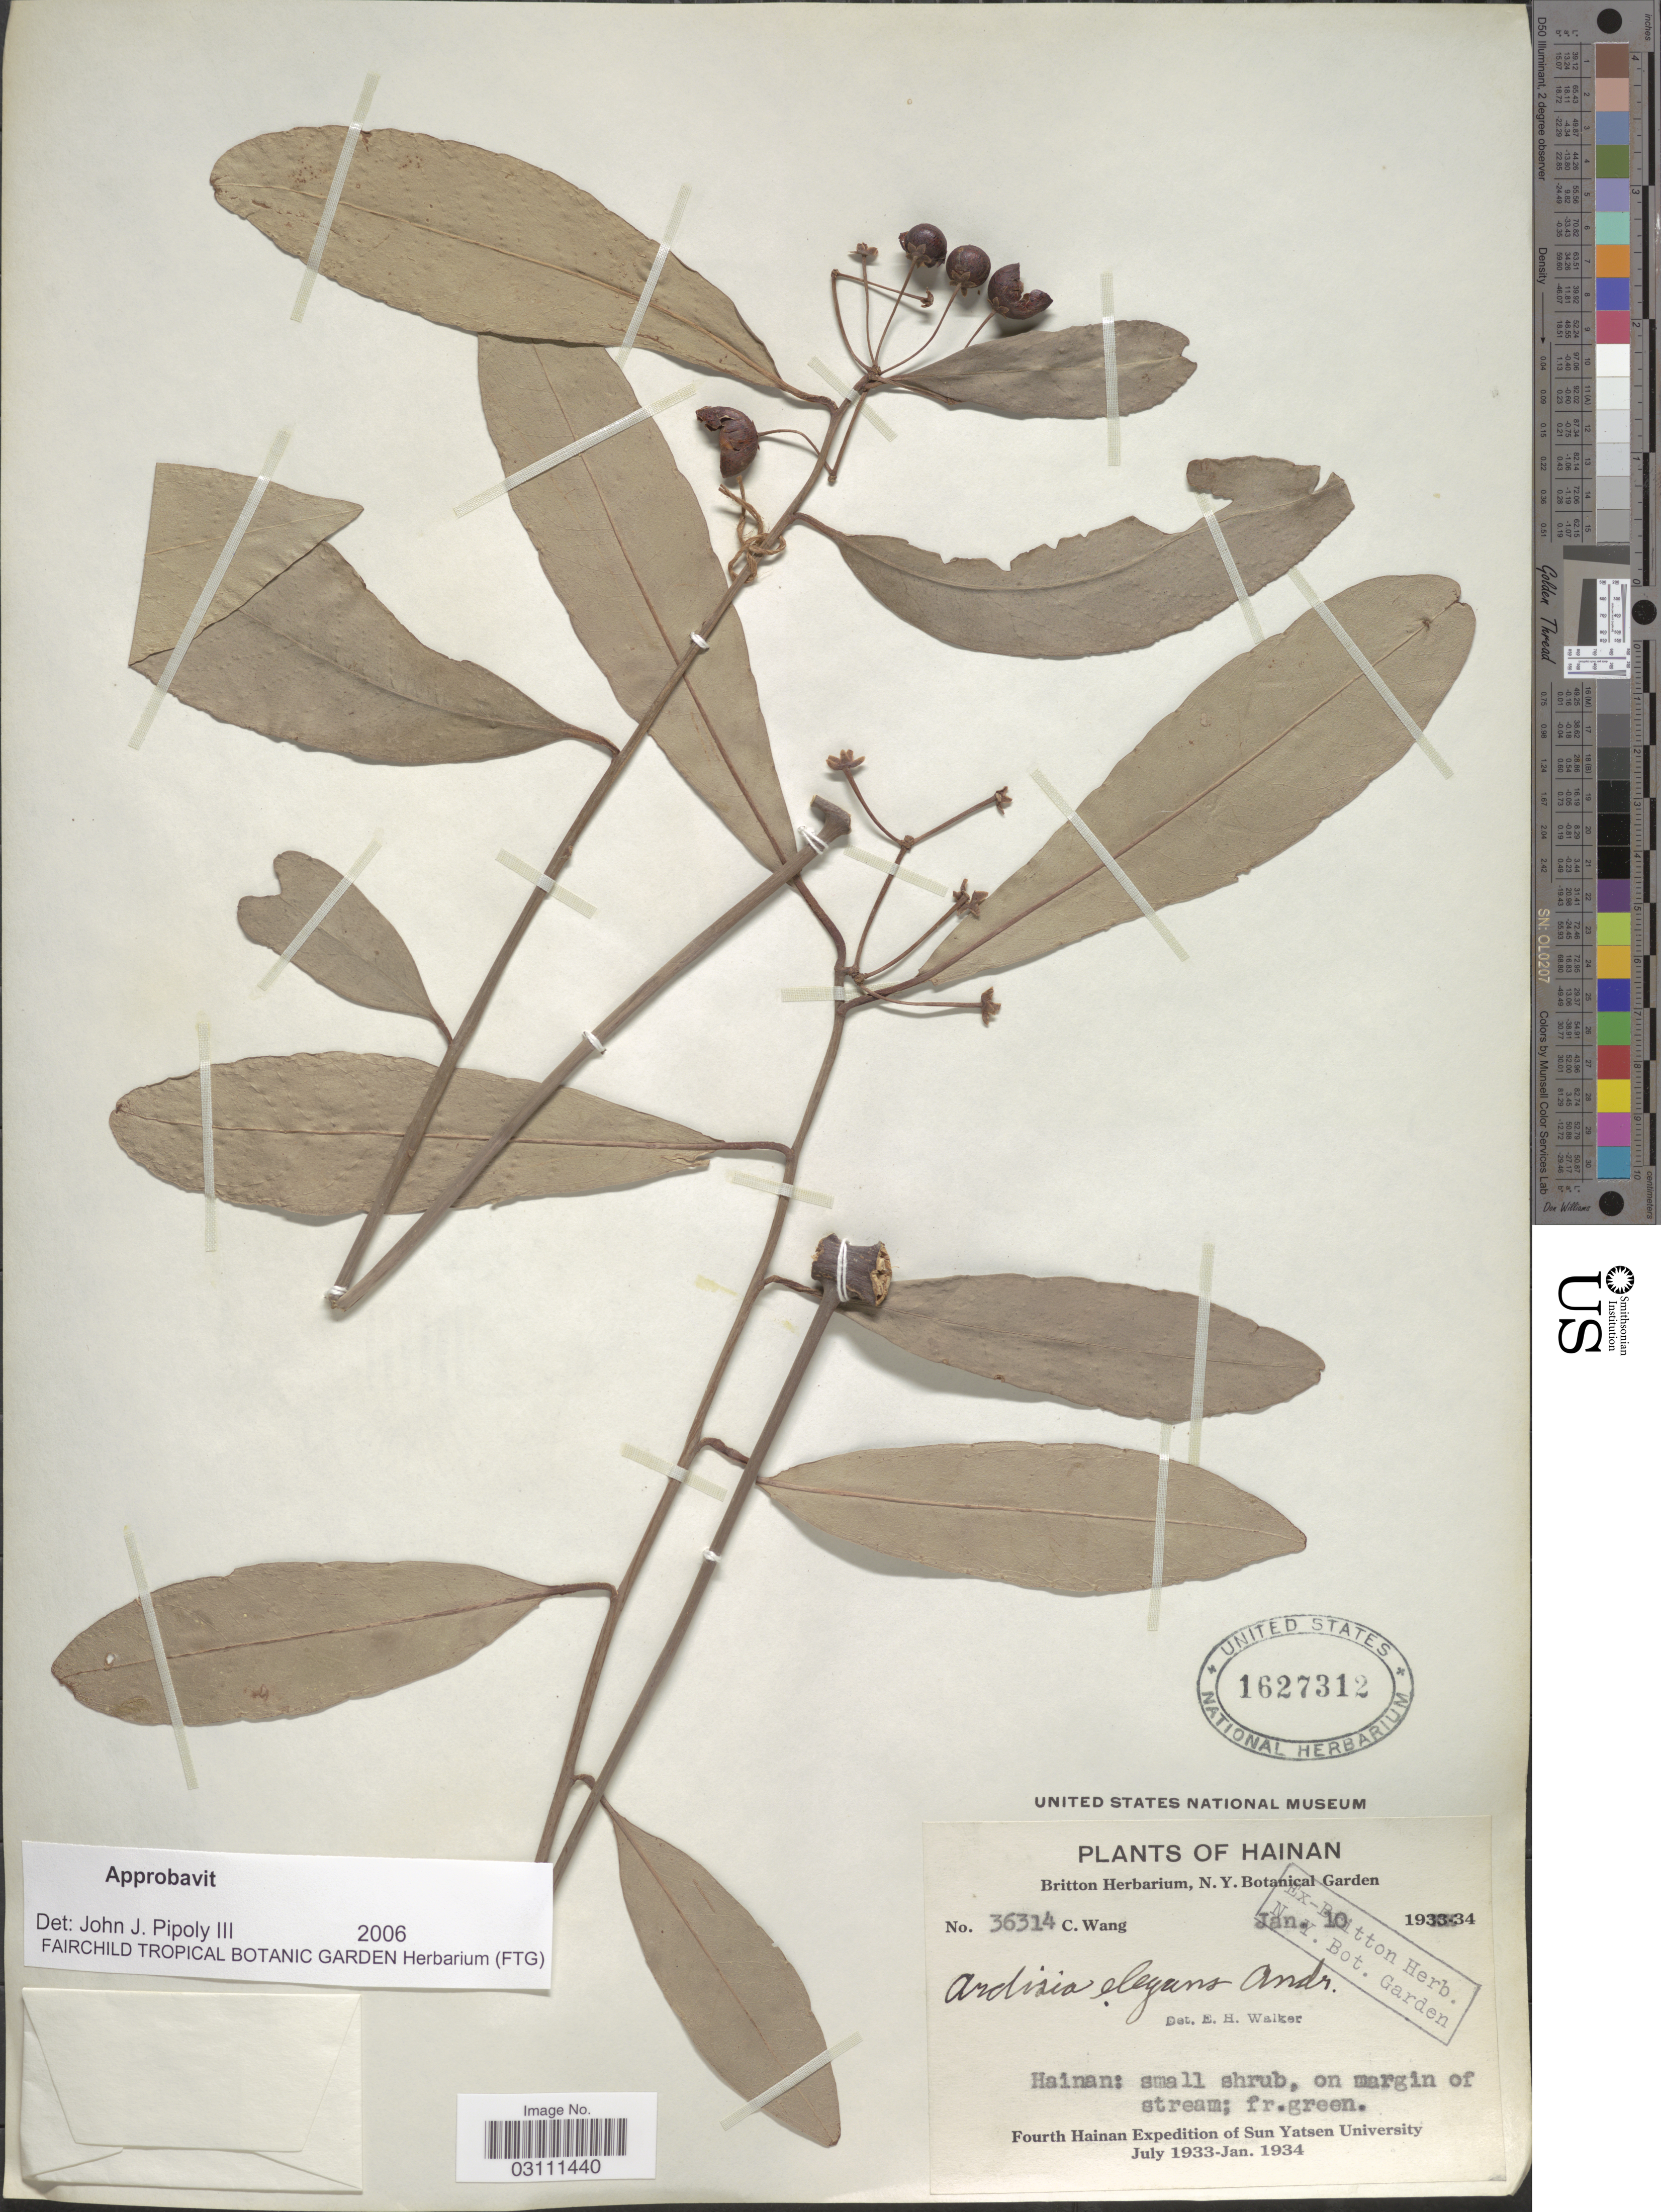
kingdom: Plantae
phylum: Tracheophyta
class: Magnoliopsida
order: Ericales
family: Primulaceae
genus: Ardisia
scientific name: Ardisia elegans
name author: Andrews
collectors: C. Wang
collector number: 36314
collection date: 1934-01-10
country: China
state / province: Hainan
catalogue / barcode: US 1627312